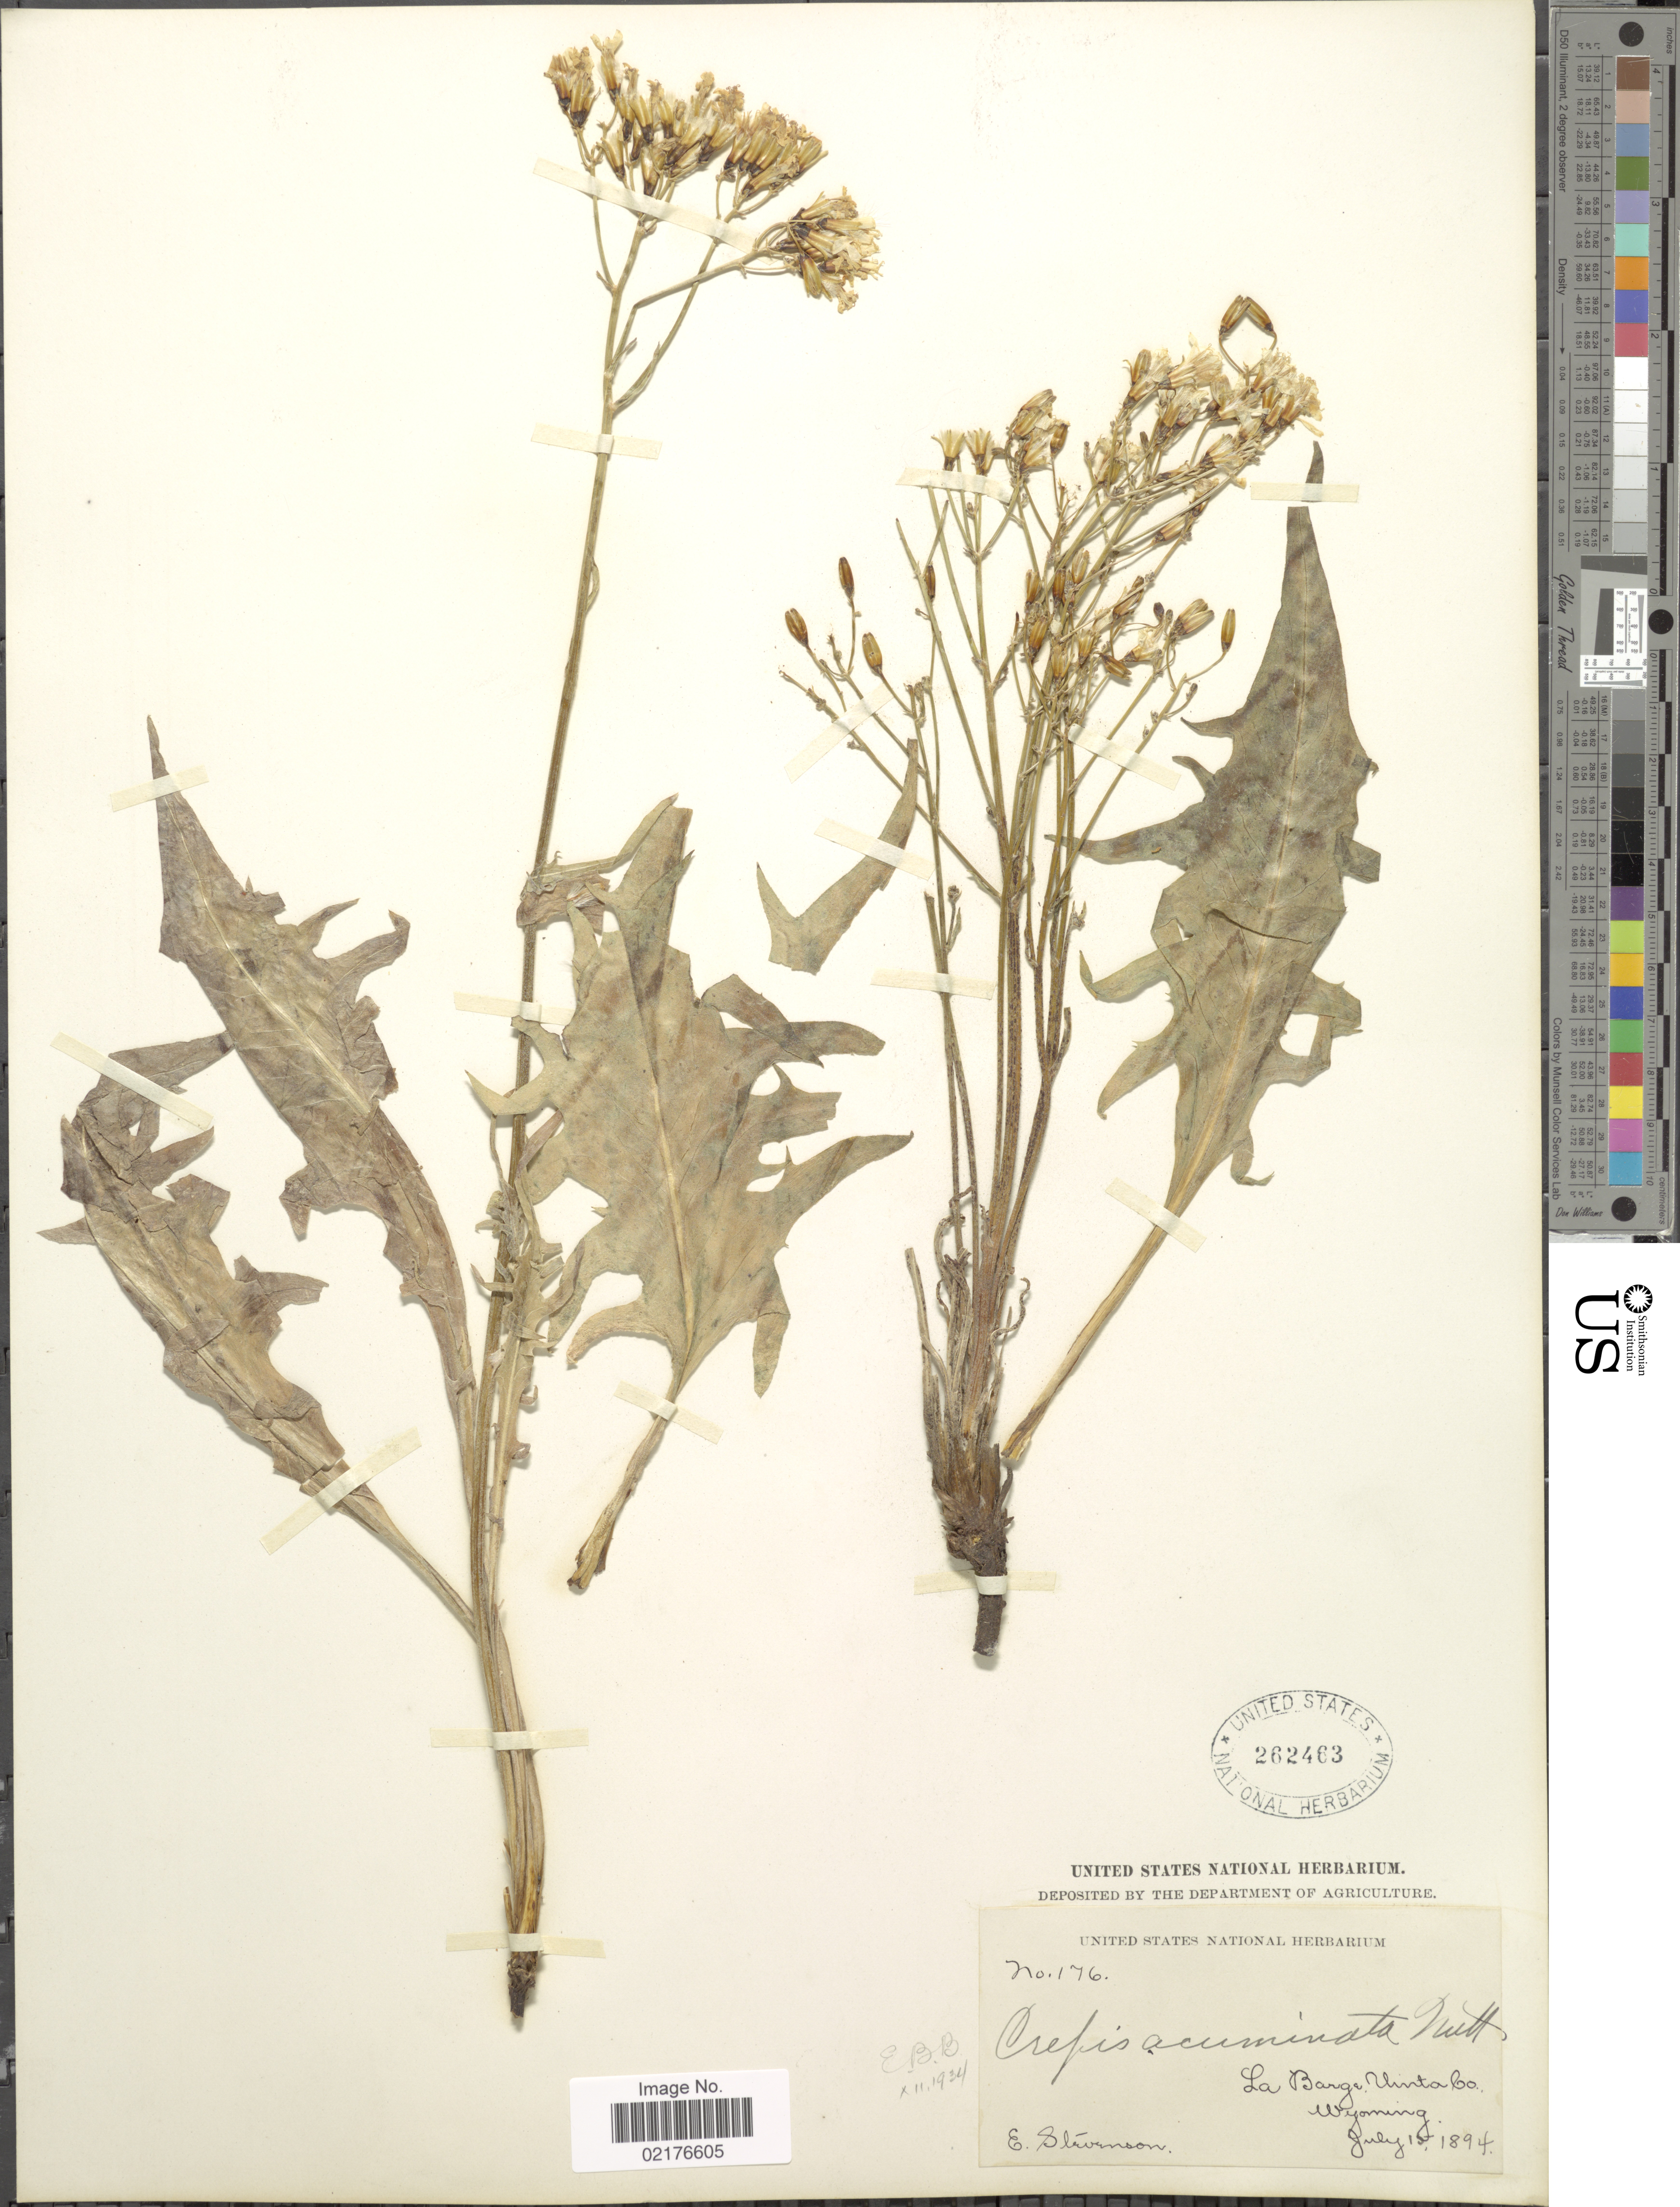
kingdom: Plantae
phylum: Tracheophyta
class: Magnoliopsida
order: Asterales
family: Asteraceae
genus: Crepis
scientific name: Crepis acuminata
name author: Nutt.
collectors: E. Stevenson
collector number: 176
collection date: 1894-07-15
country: United States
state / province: Wyoming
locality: La Barge, Uinta Co., Wyoming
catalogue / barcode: US 262463